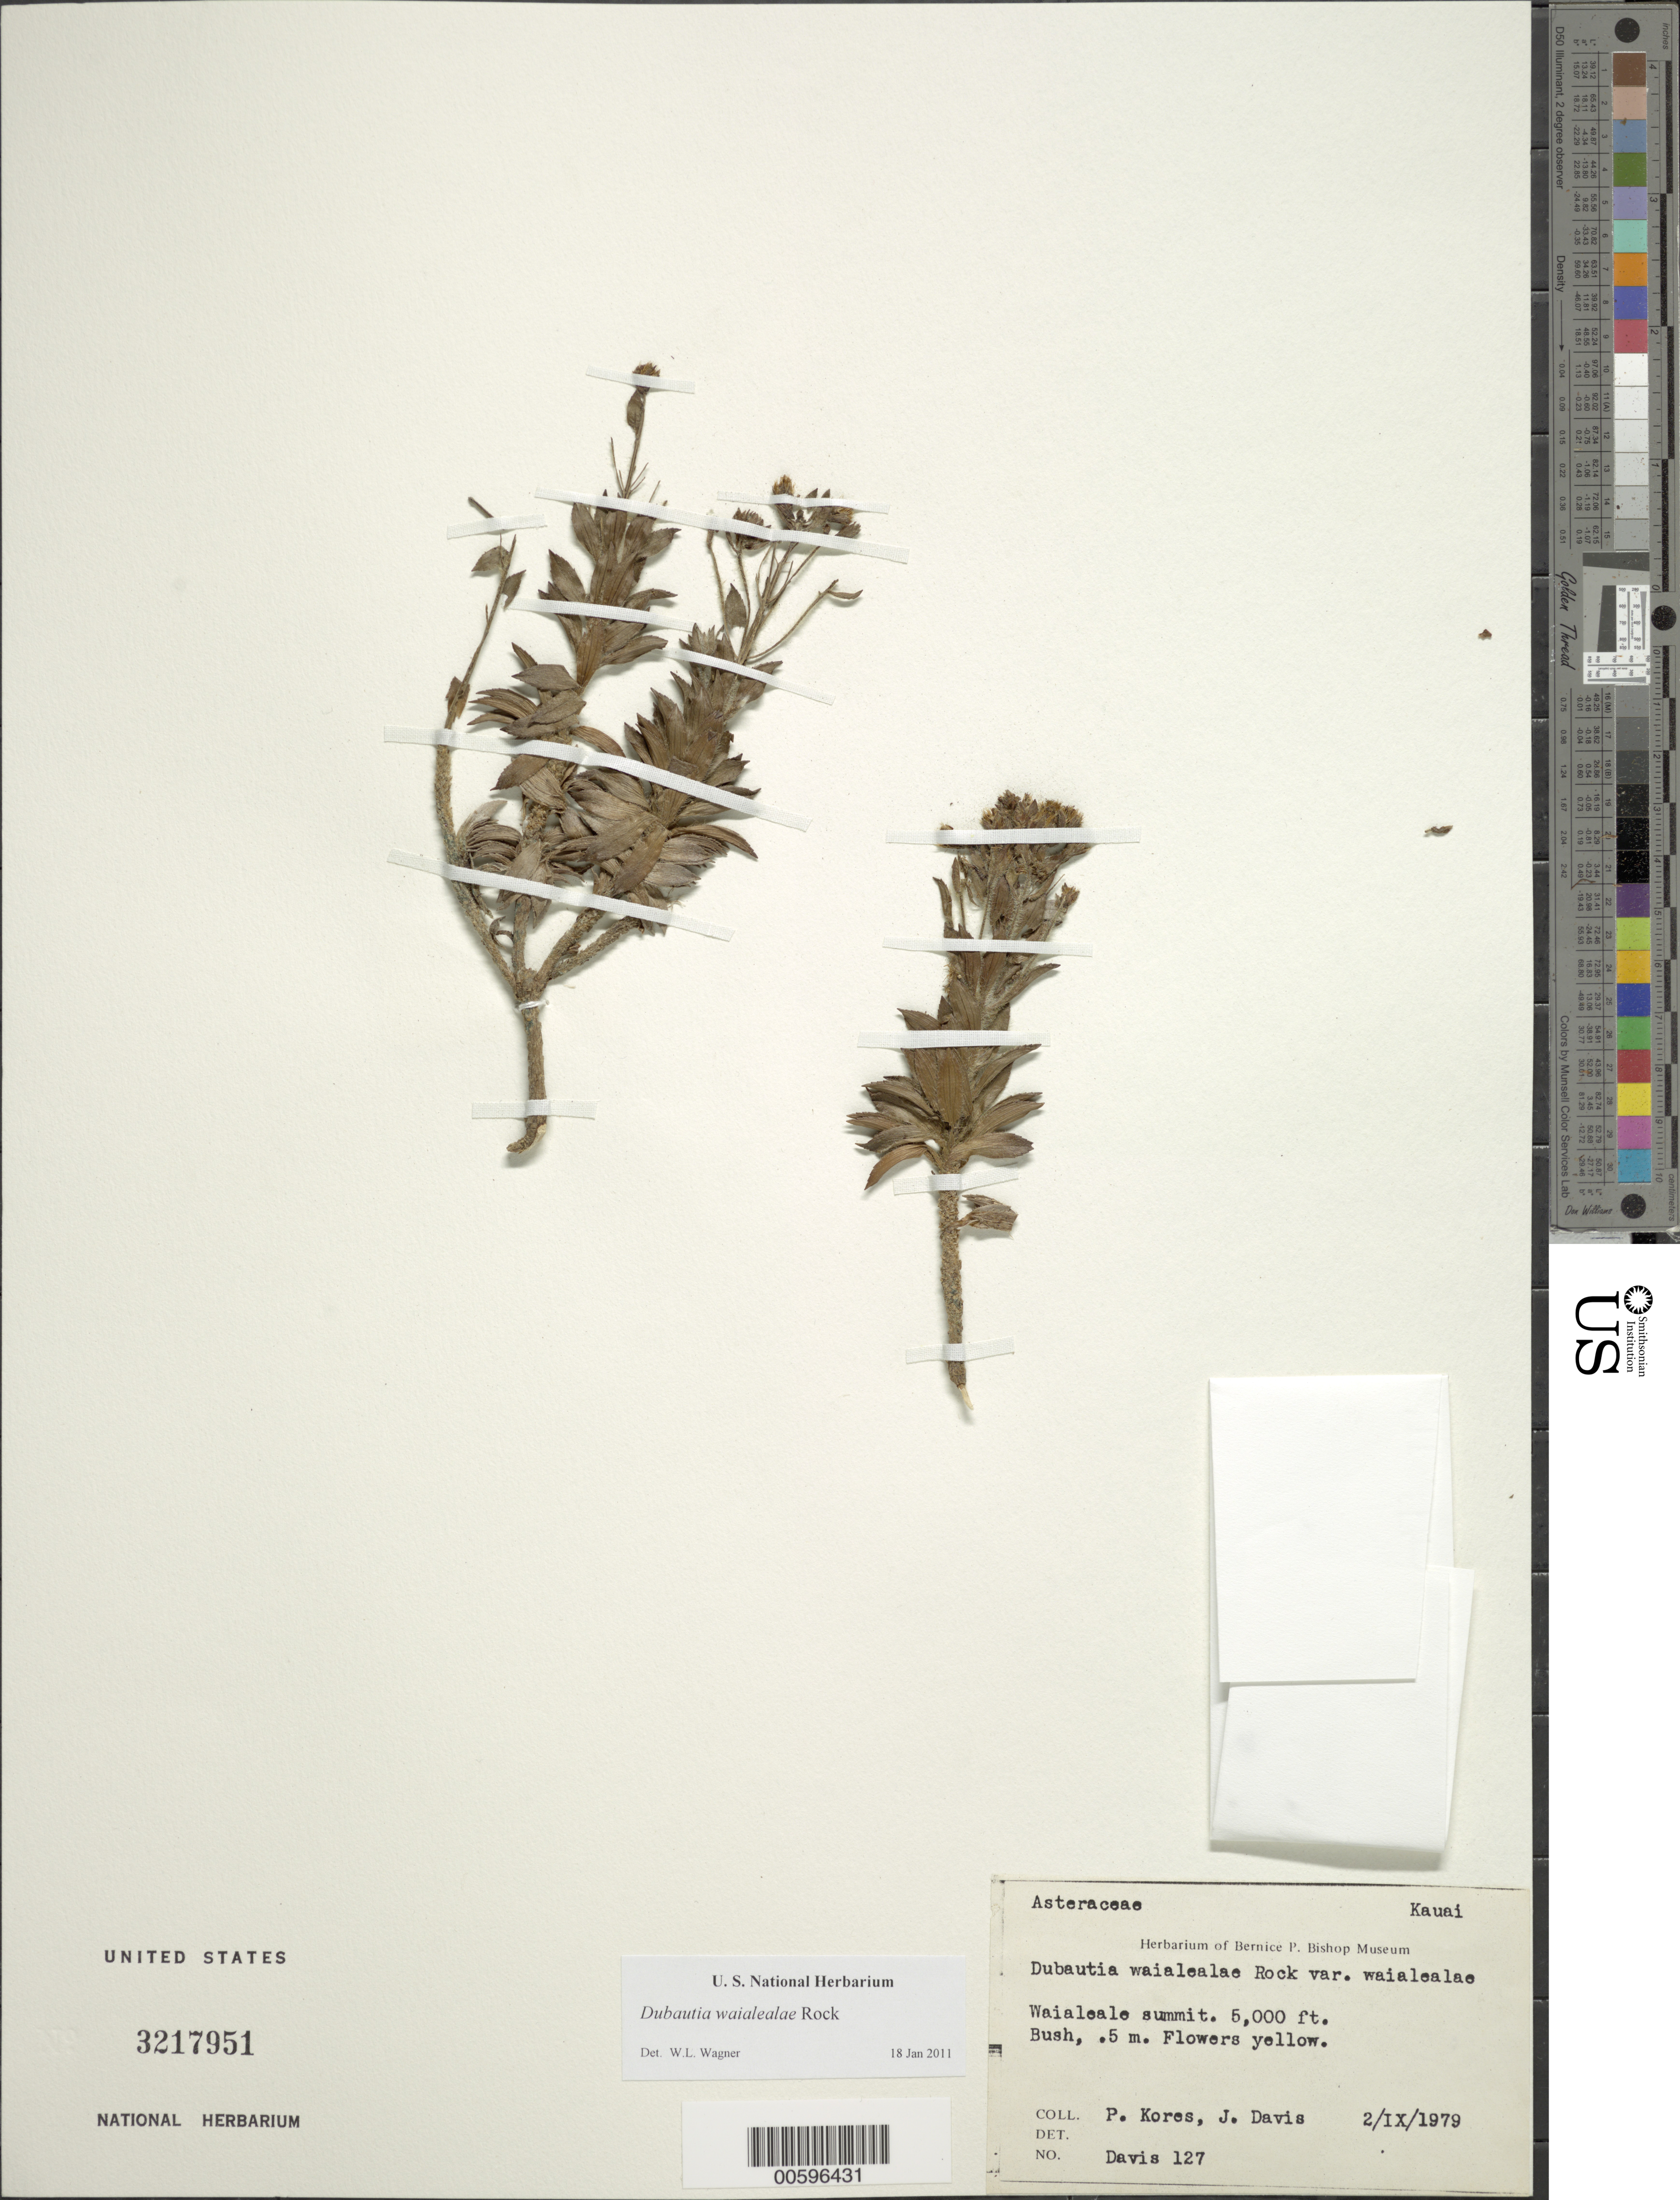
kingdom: Plantae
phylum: Tracheophyta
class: Magnoliopsida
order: Asterales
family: Asteraceae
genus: Dubautia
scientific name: Dubautia waialealae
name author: Rock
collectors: P. Kores & J. Davis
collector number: Davis 127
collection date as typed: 2 Sep 1979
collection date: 1979-09-02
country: United States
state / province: Hawaii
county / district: Kauai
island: Kaua'i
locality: Waialeale summit.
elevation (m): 1524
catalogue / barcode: US 3217951